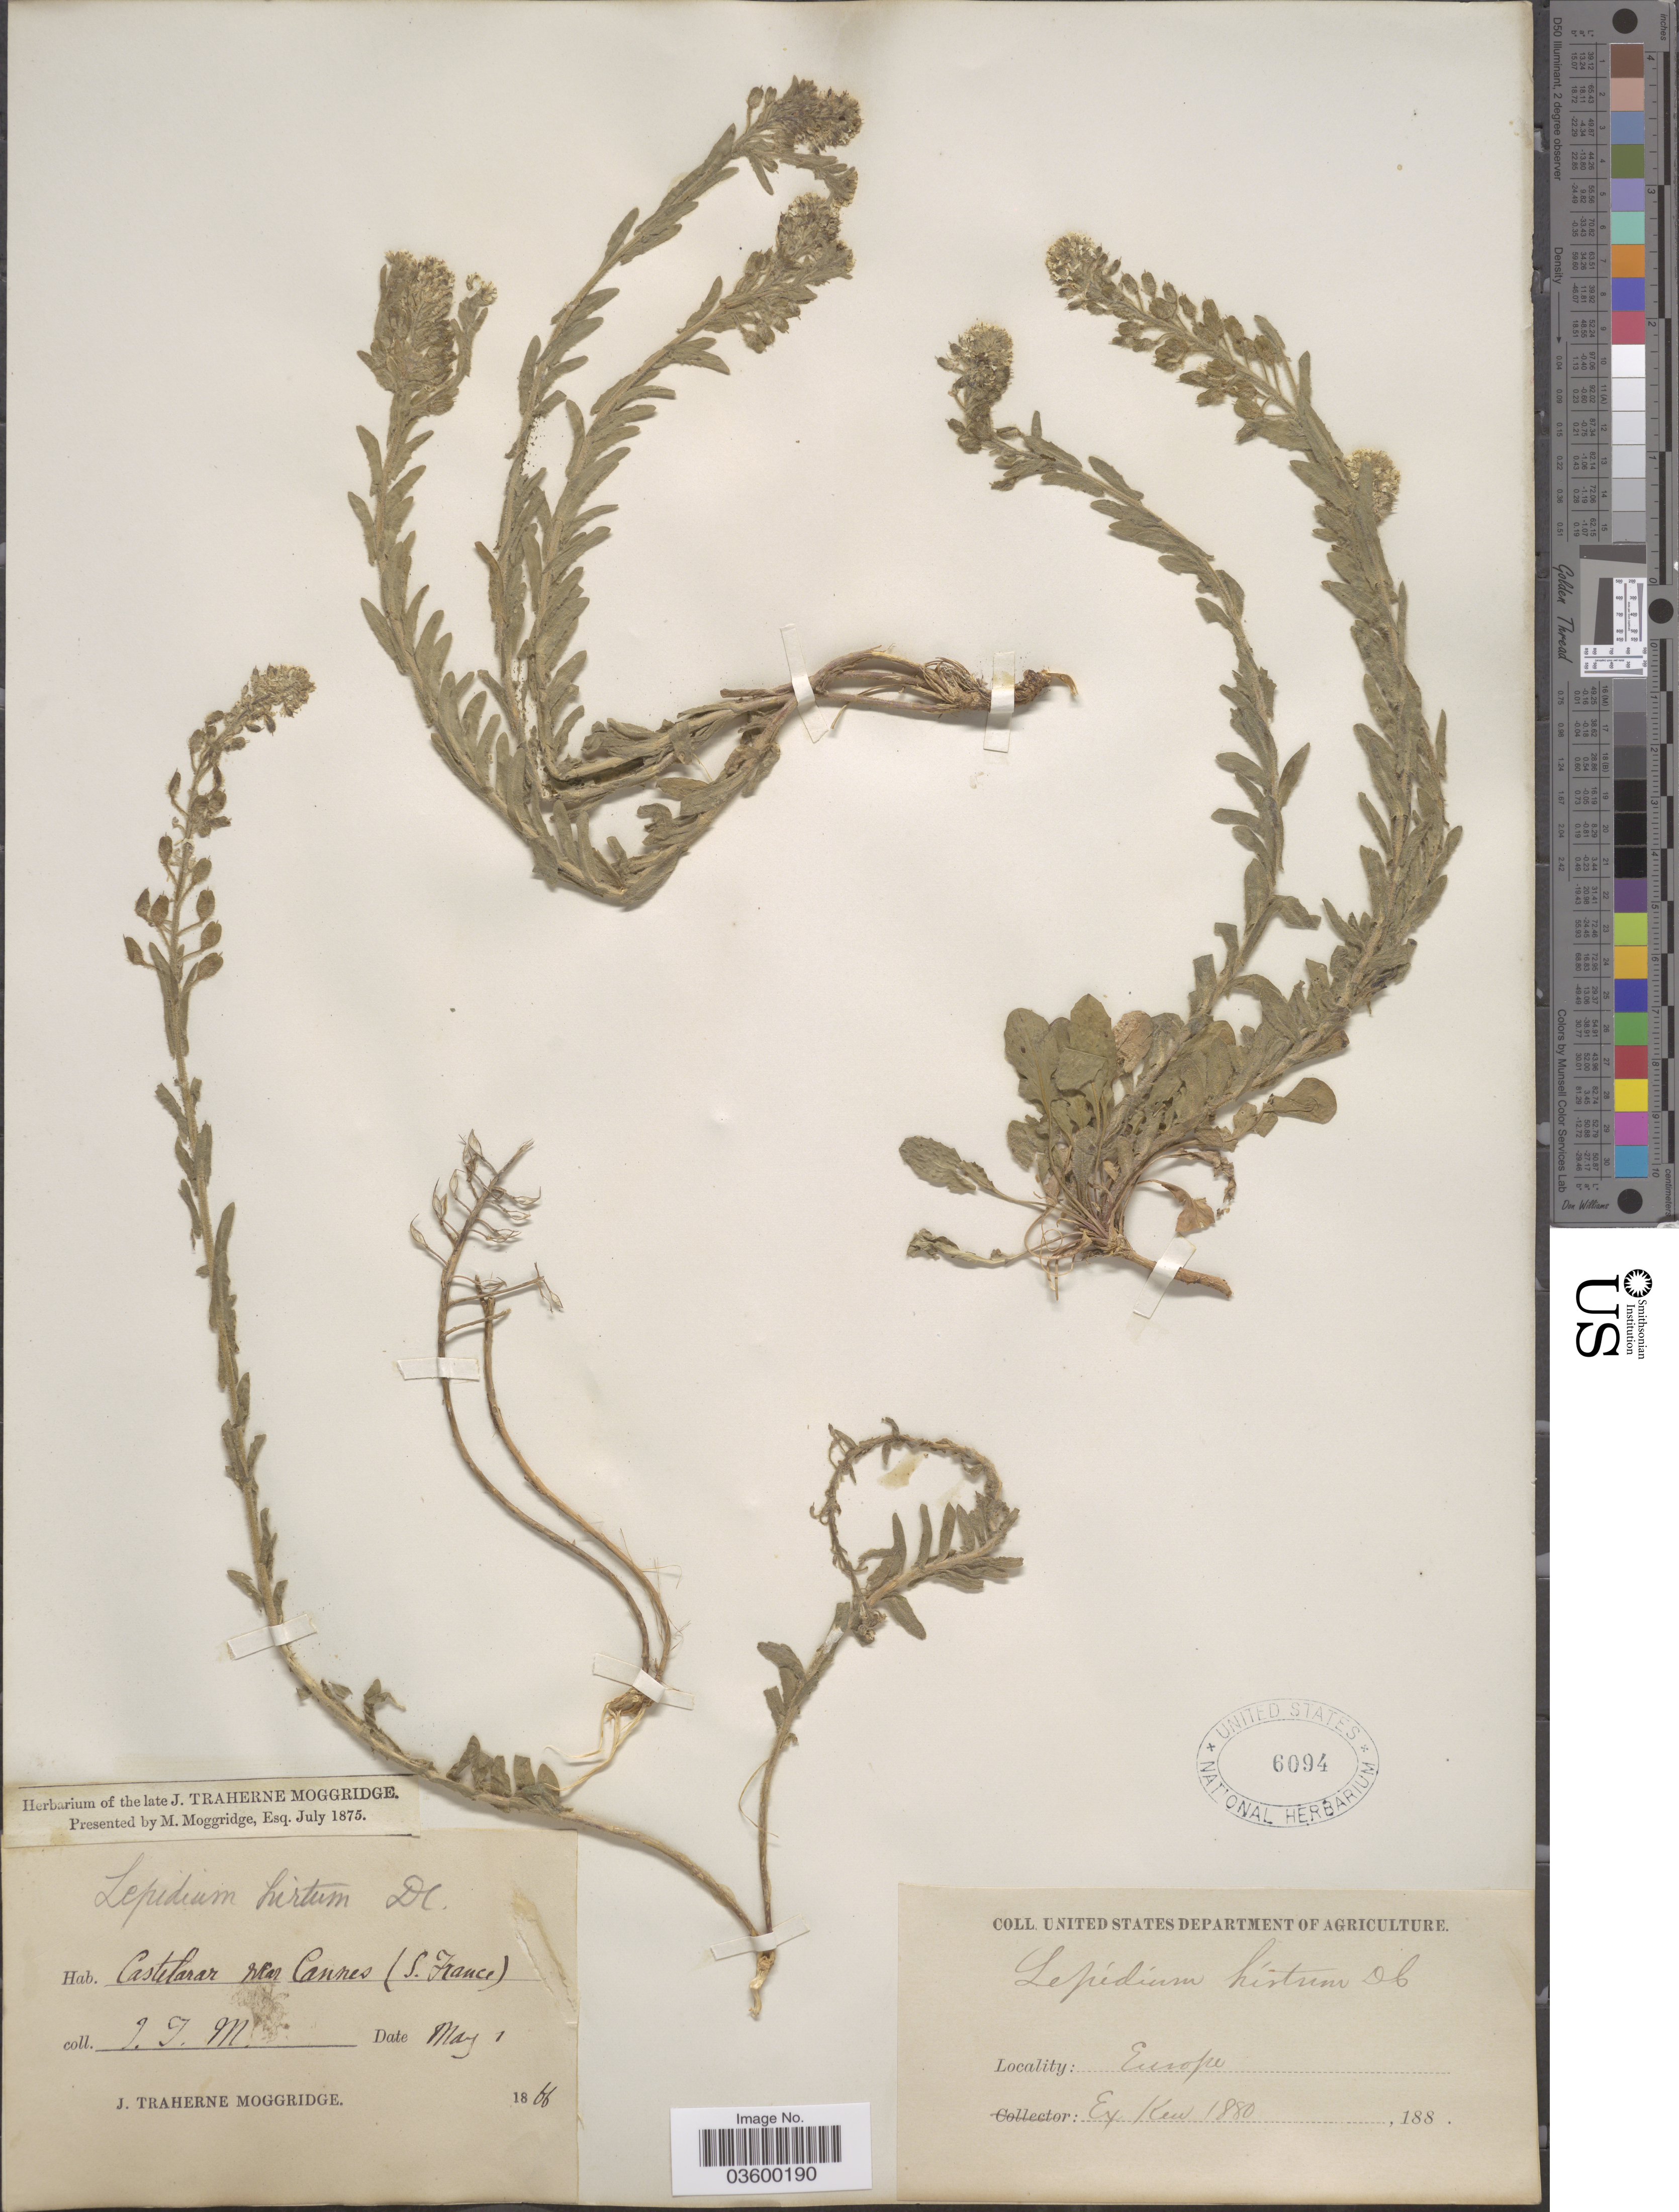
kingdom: Plantae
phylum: Tracheophyta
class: Magnoliopsida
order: Brassicales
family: Brassicaceae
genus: Lepidium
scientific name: Lepidium hirtum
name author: (L.) Sm.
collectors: J. T. Moggridge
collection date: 1866-05-01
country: France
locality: Castelarar near Cannes (S. France).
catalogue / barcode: US 6094